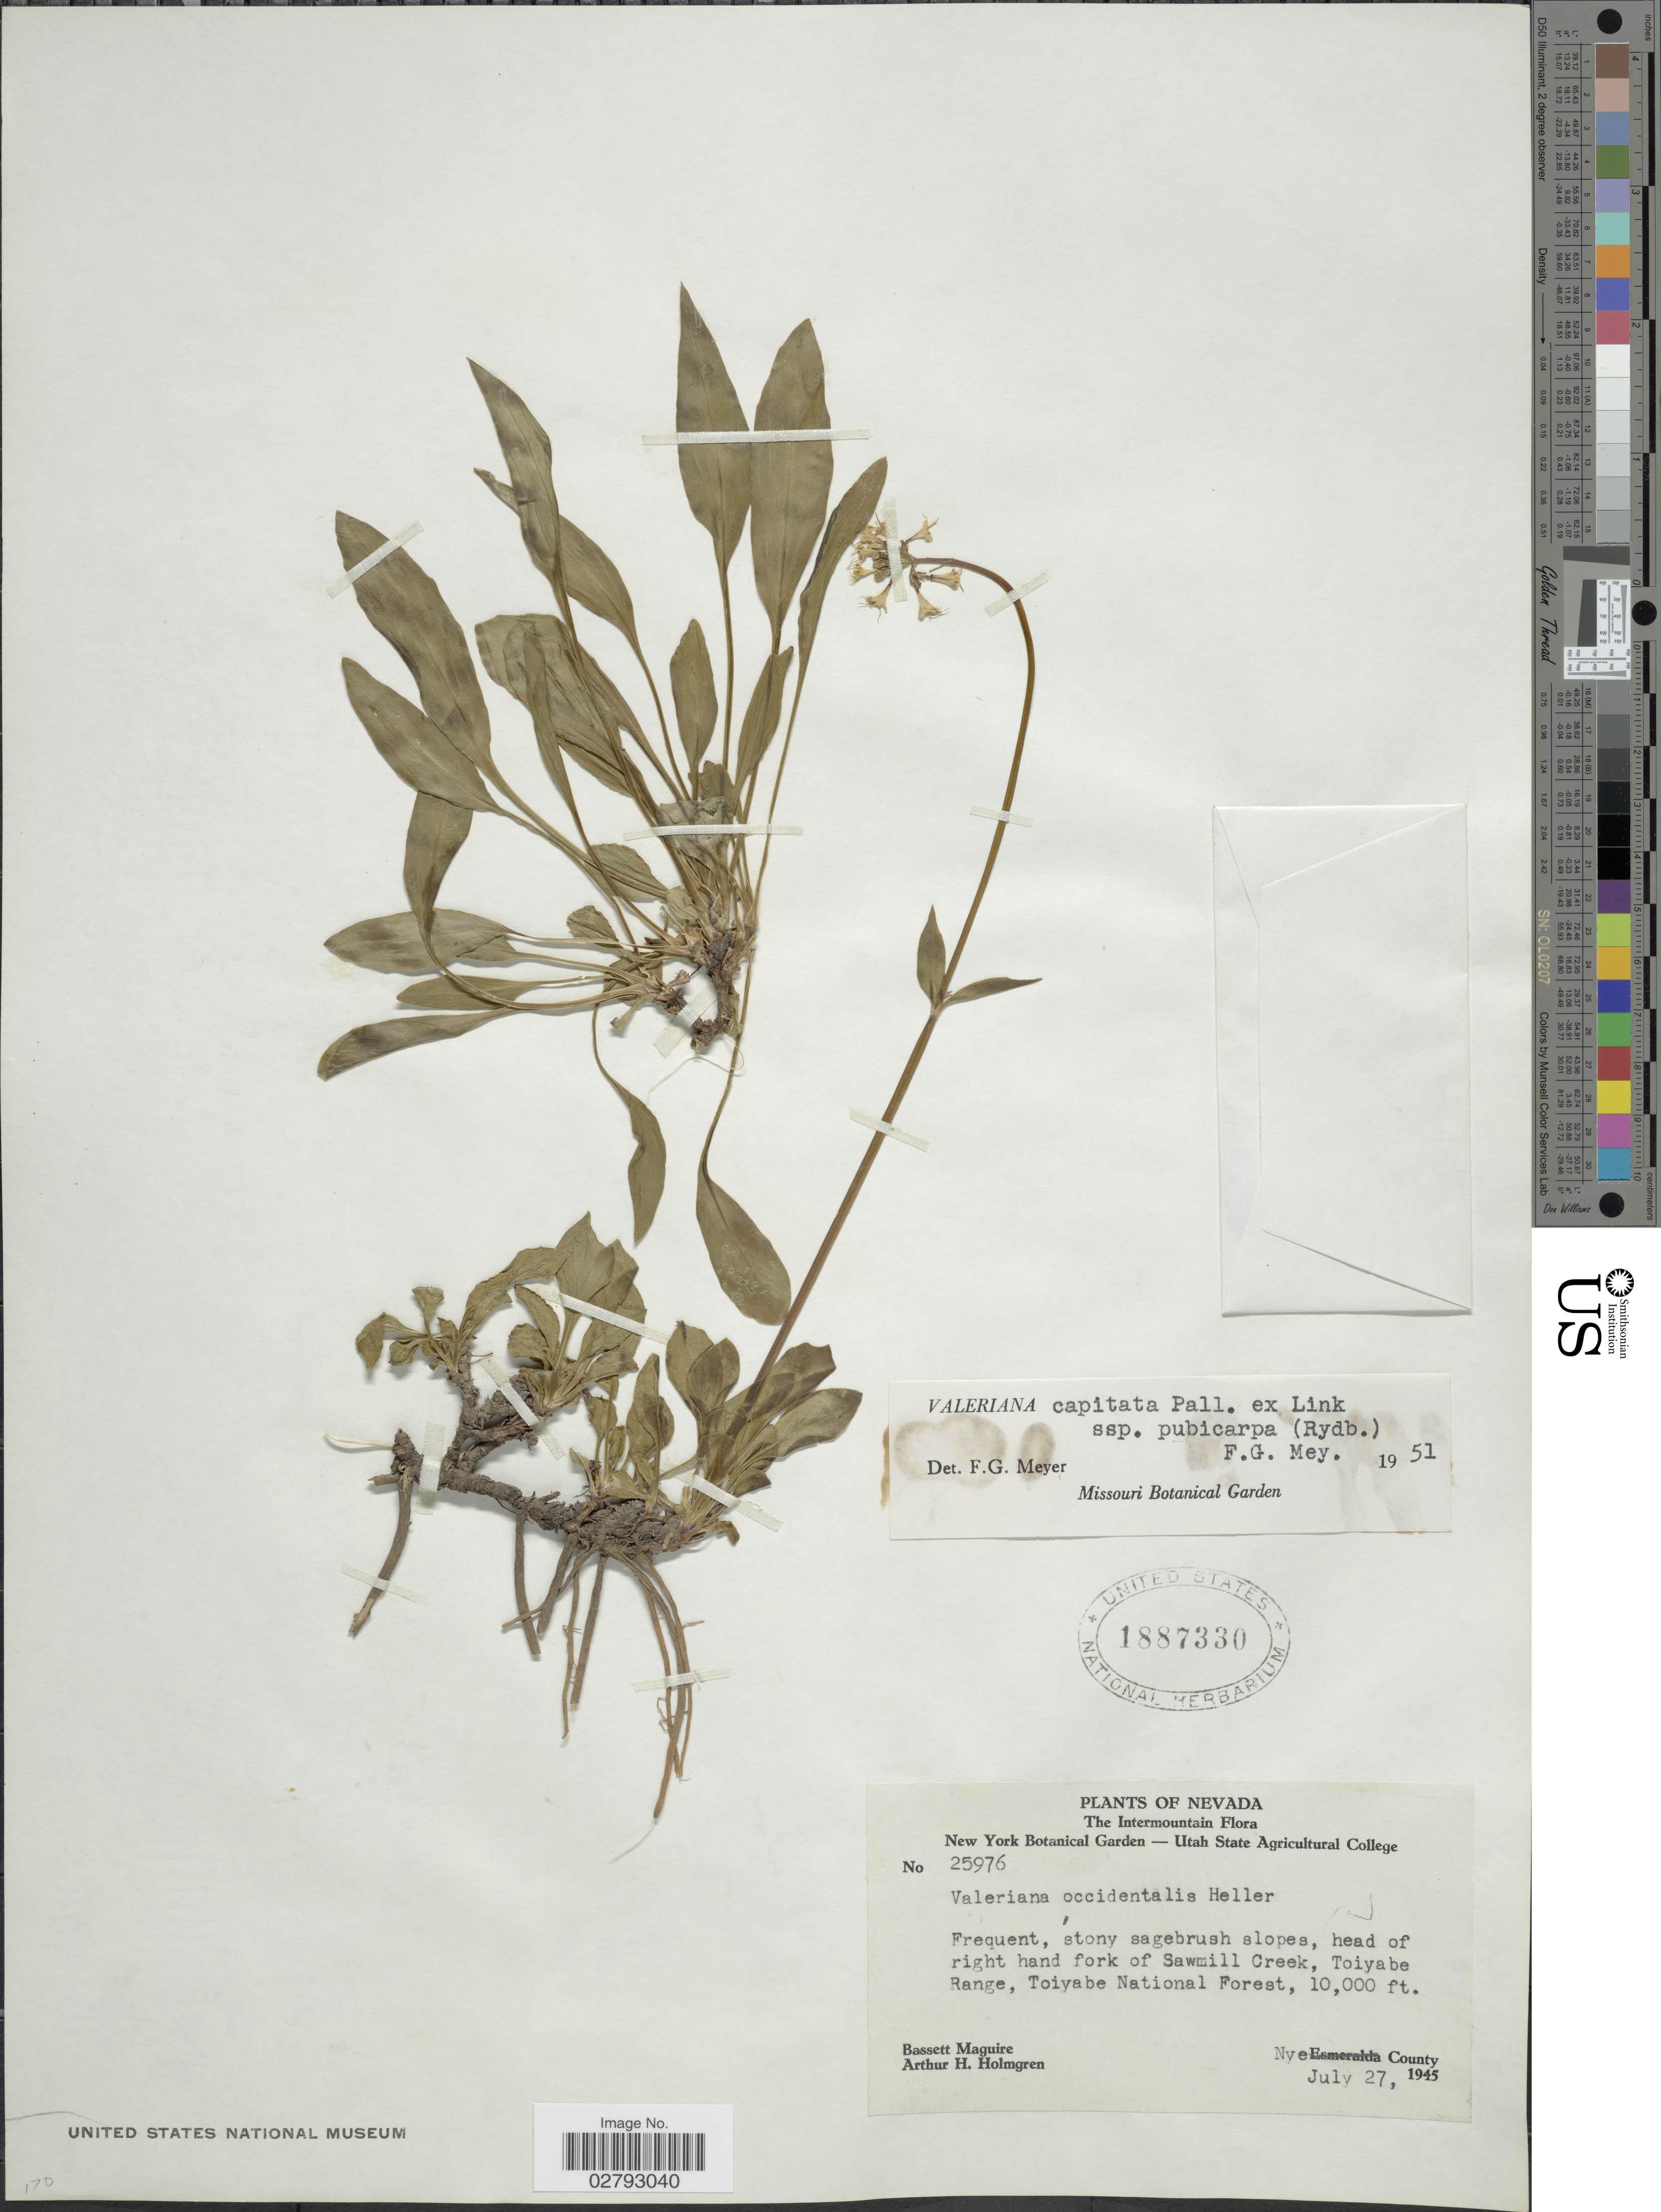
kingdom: Plantae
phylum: Tracheophyta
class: Magnoliopsida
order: Dipsacales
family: Caprifoliaceae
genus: Valeriana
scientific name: Valeriana capitata subsp. pubicarpa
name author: (Rydb.) F.G. Mey.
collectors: B. Maguire & A. H. Holmgren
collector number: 25976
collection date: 1945-07-27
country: United States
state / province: Nevada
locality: The Intermountain. Head of right hand fork of Sawmill Creek, Toiyabe Range, Toiyabe National Forest.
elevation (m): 3048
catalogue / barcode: US 1887330